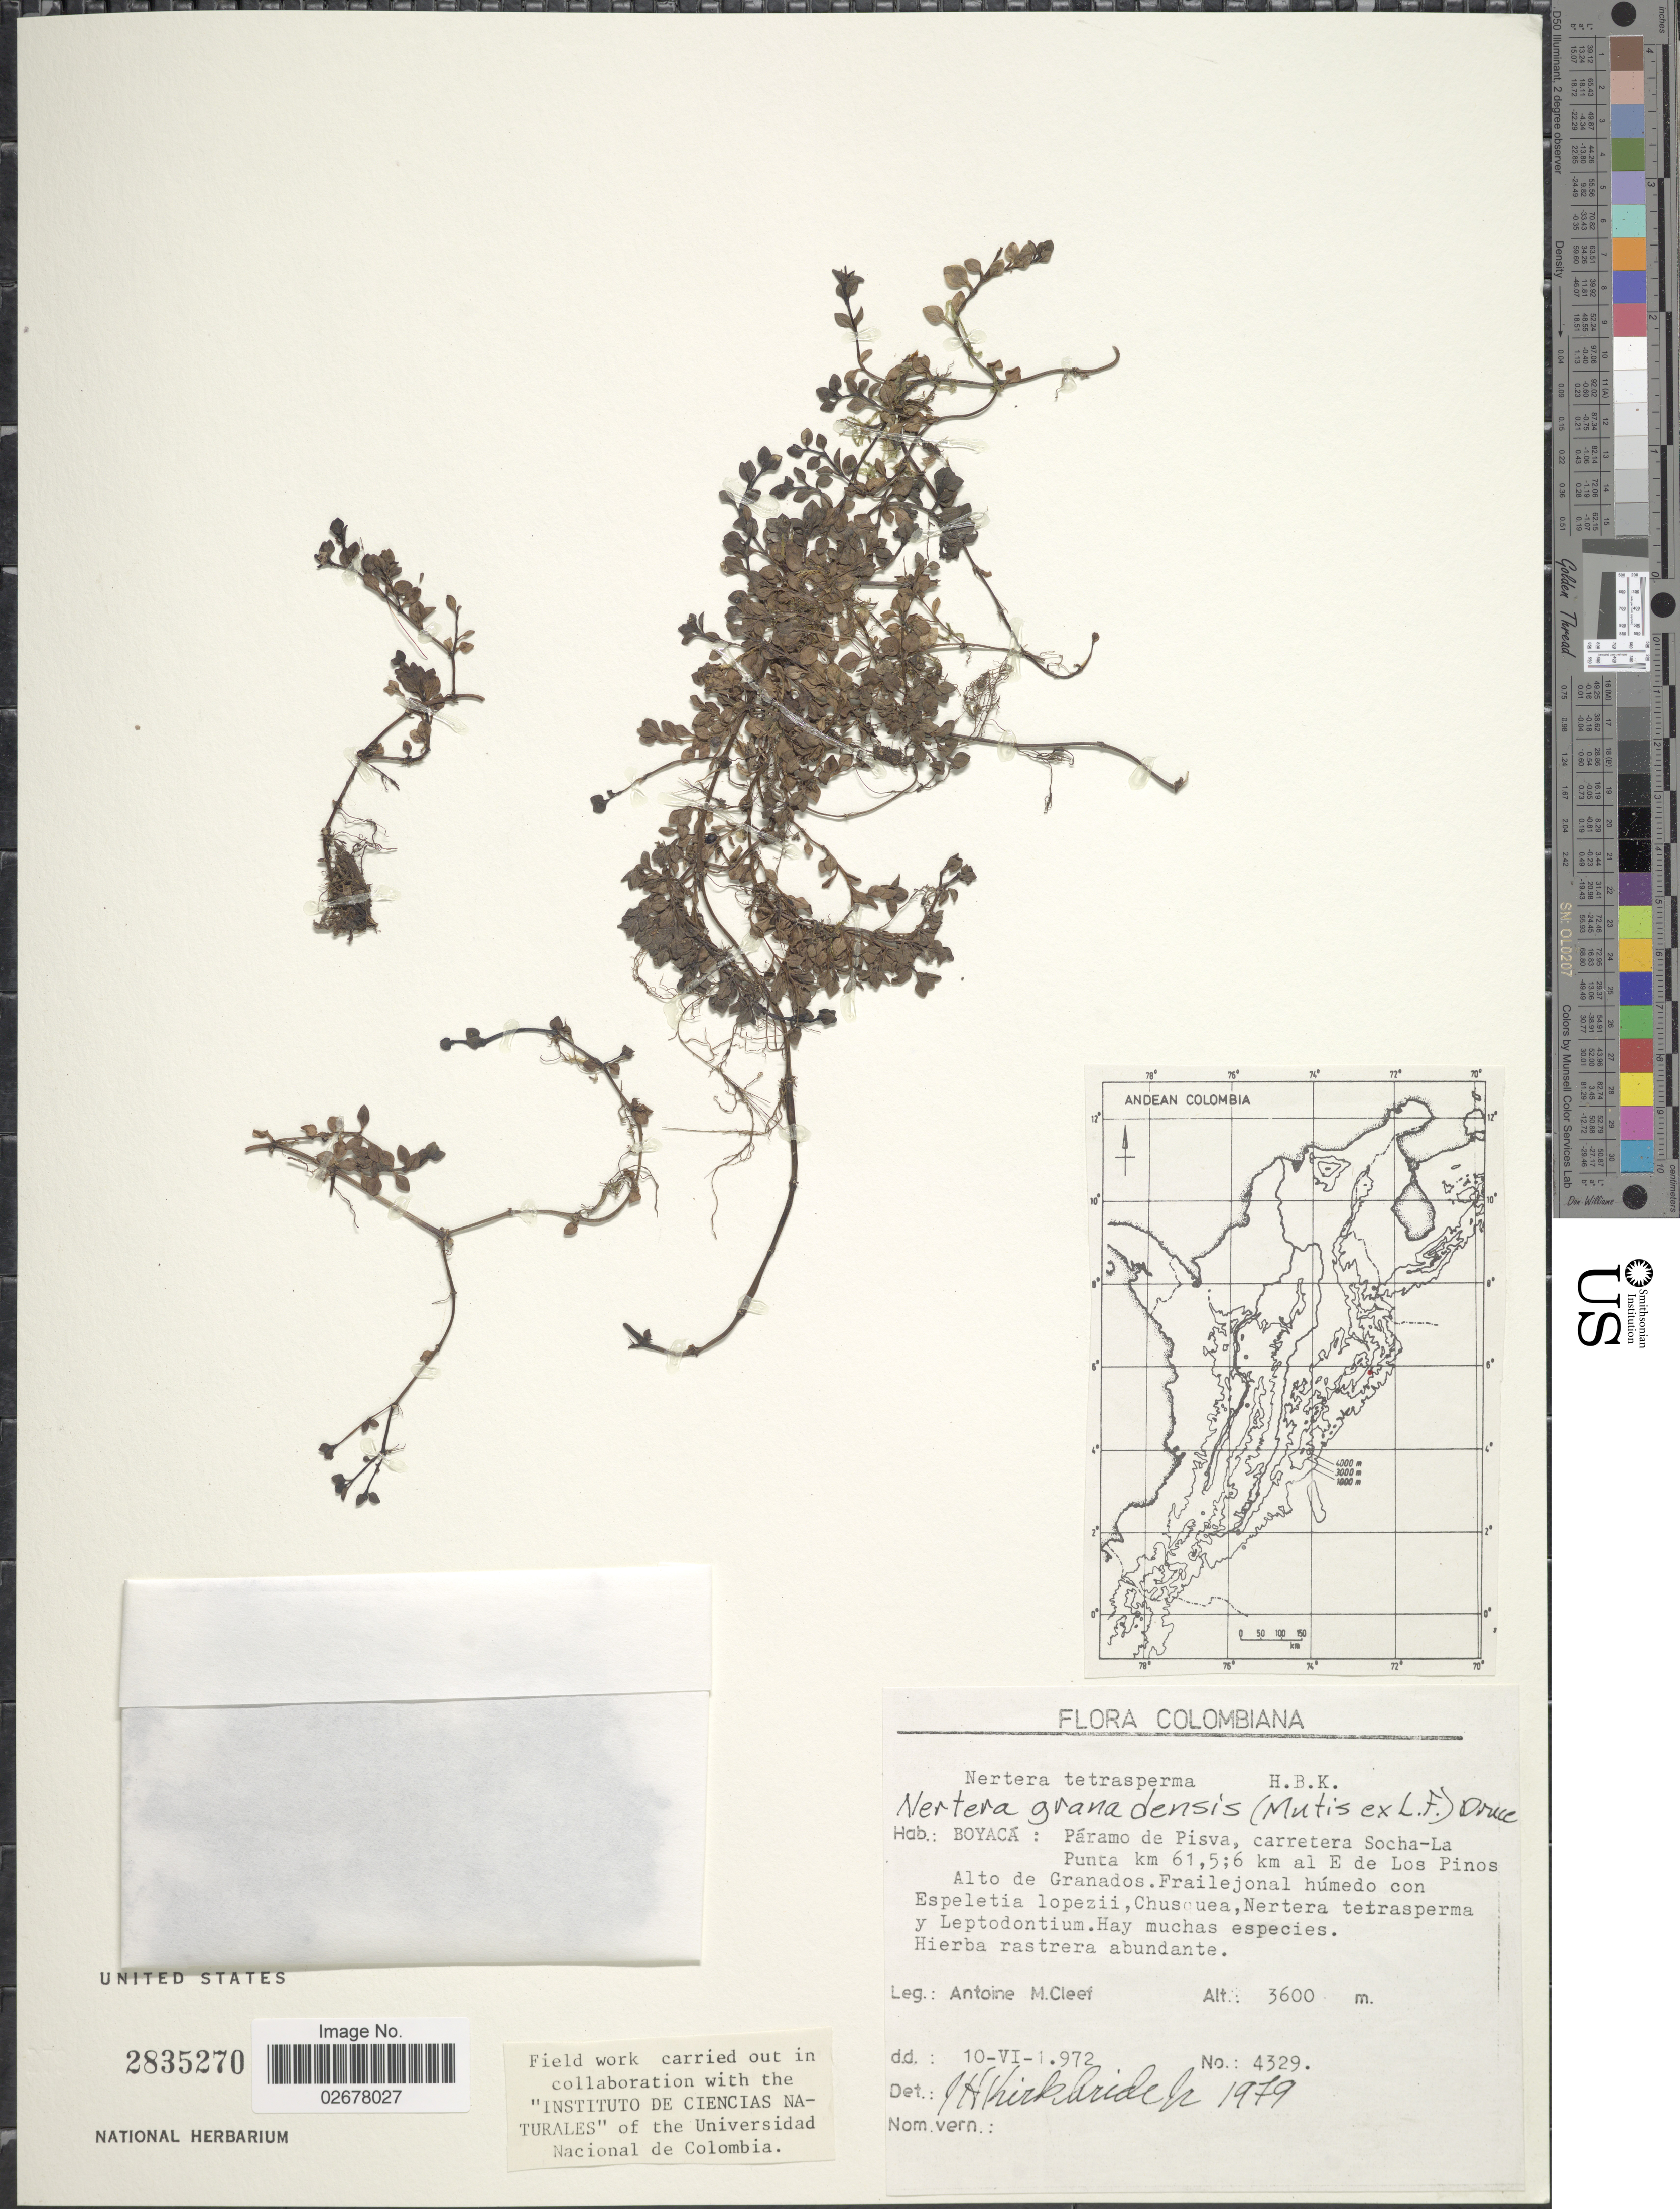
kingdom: Plantae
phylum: Tracheophyta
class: Magnoliopsida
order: Gentianales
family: Rubiaceae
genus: Nertera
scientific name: Nertera depressa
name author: Banks & Sol. ex Gaertn.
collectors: A. M. Cleef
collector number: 4329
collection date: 1972-06-10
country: Colombia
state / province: Boyacá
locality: Páramo de Pisva, carretera Socha-La Punta km 61, 5; 6 km al E de Los Pinos Alto d Granados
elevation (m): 3600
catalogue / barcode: US 2835270